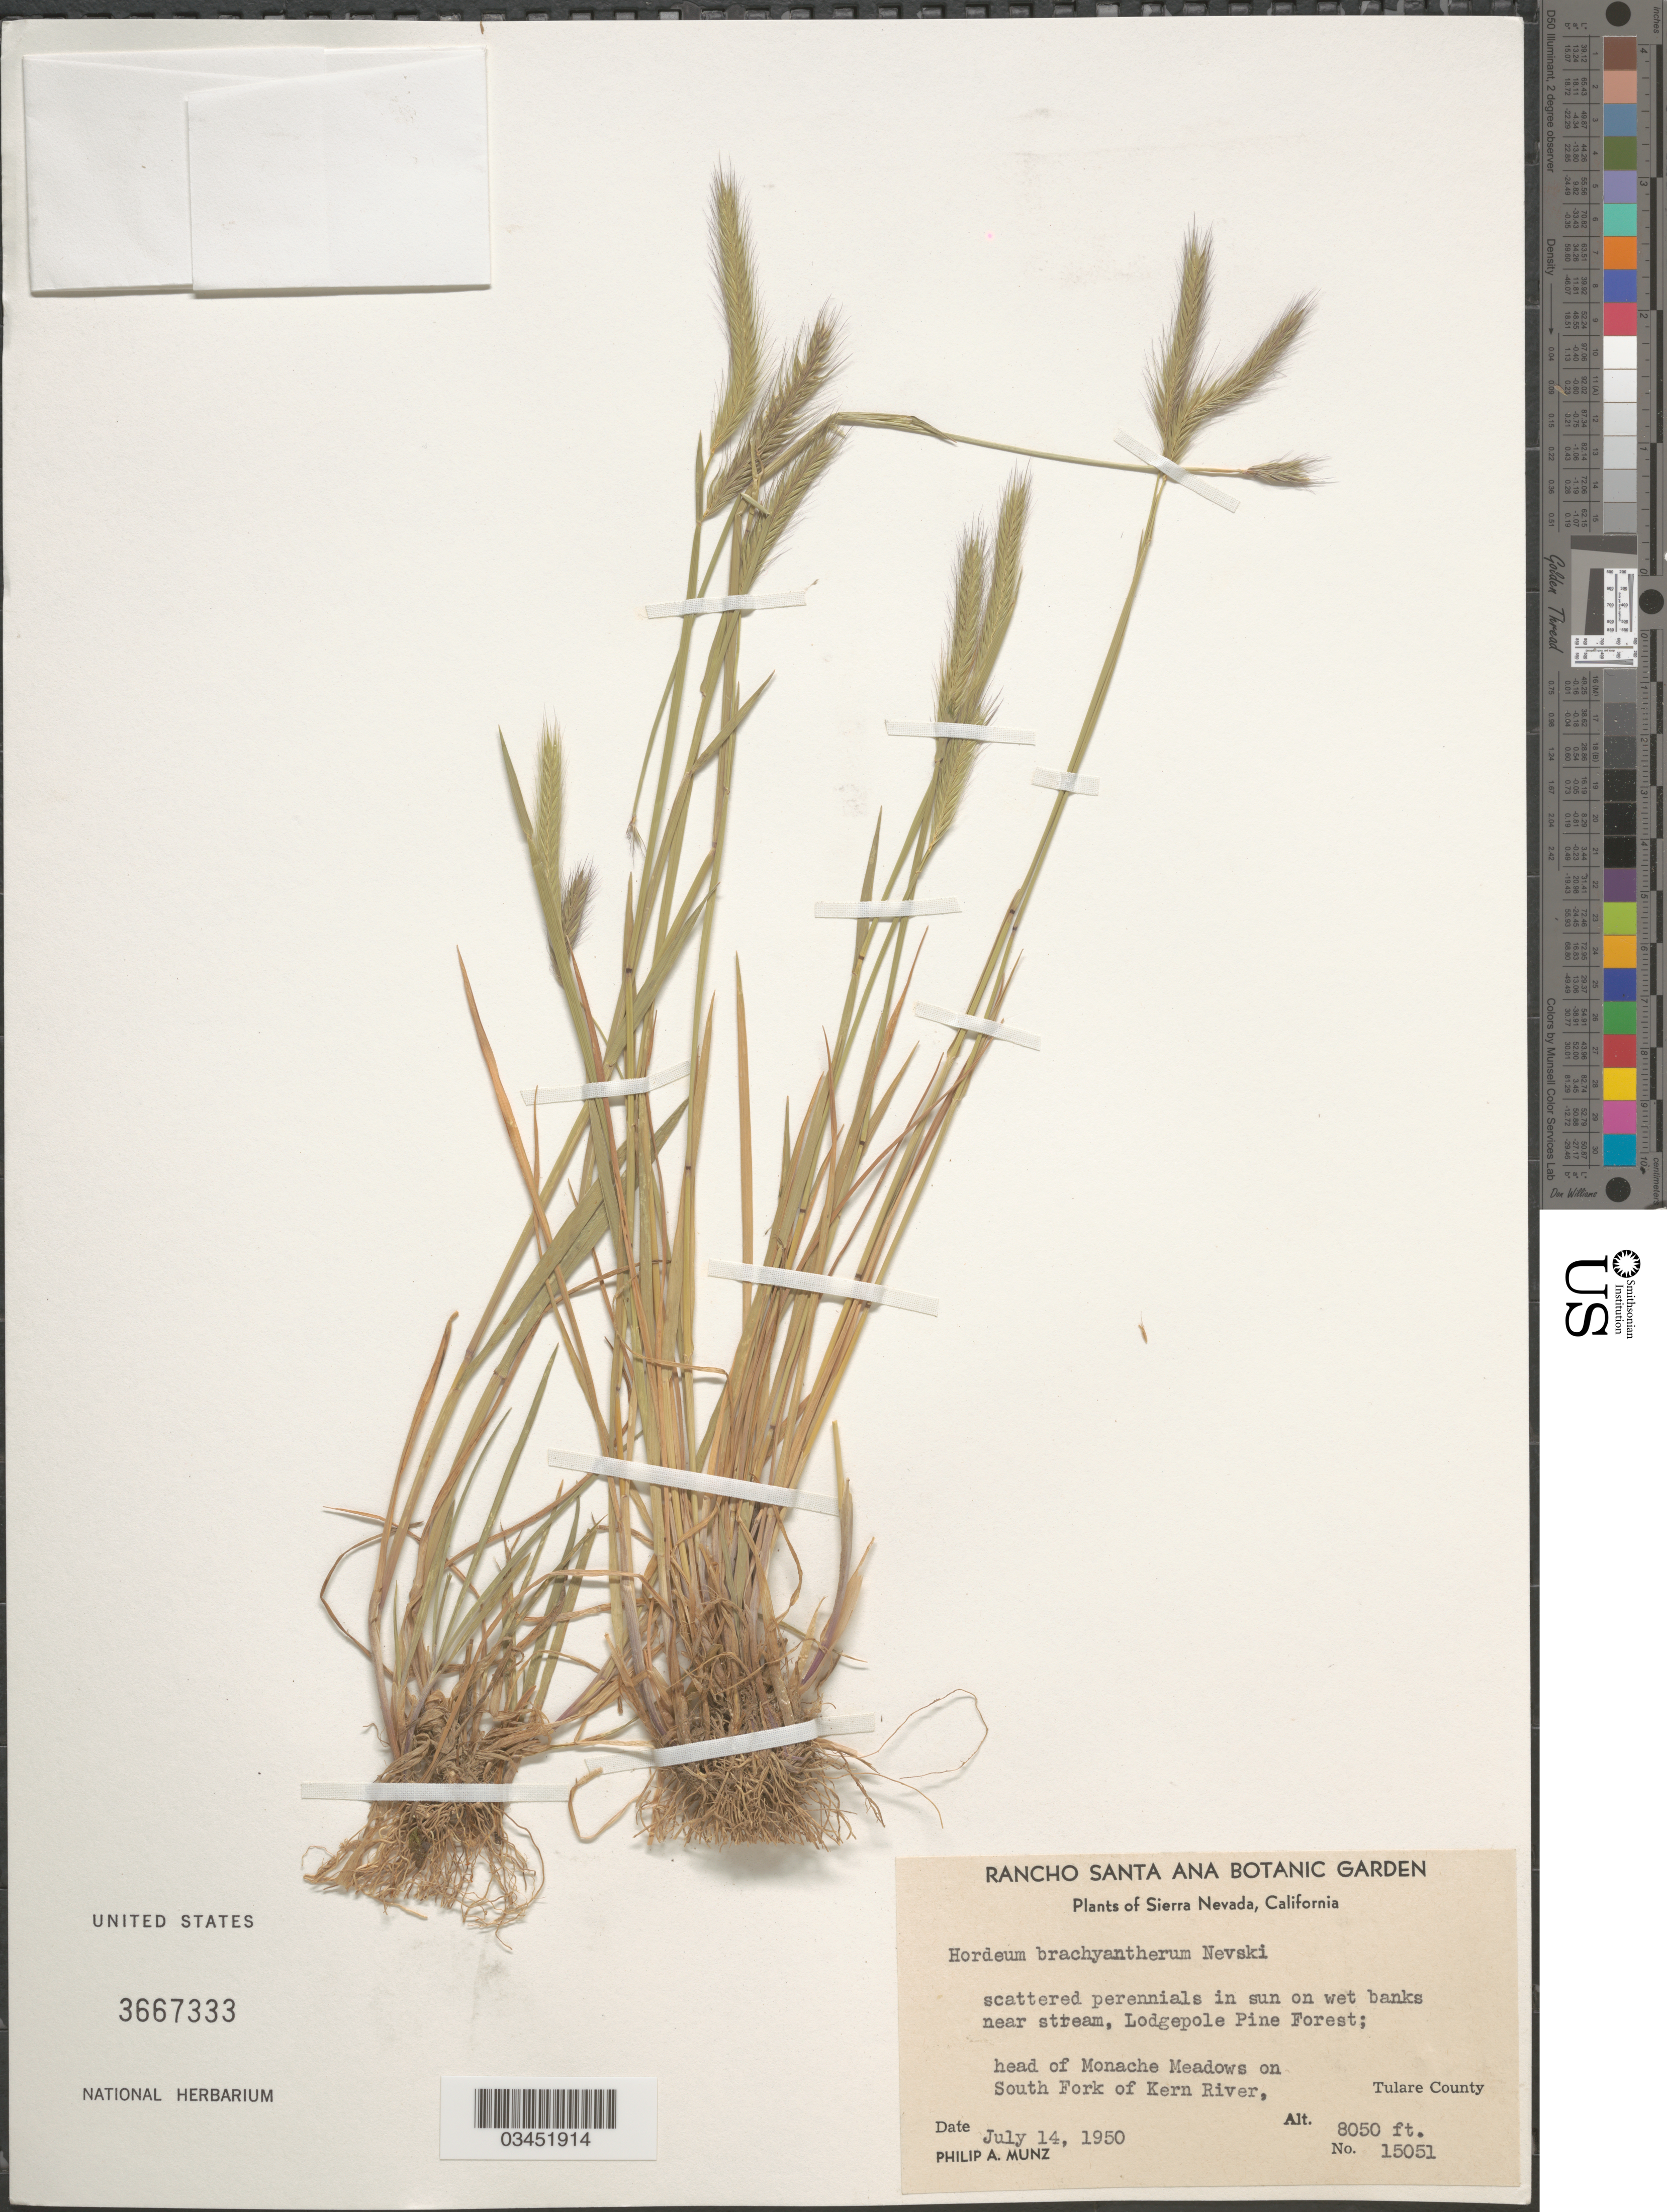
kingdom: Plantae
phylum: Tracheophyta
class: Liliopsida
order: Poales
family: Poaceae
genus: Hordeum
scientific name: Hordeum brachyantherum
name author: Nevski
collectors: P. A. Munz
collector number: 15051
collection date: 1950-07-14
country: United States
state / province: California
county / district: Tulare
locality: Sierra Nevada. Scattered perennials in sun on wet banks near stream, Lodgepole Pine Forest; Head of Monache Meadows on South Fork on Kern River. Tulare County.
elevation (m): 2454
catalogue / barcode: US 3667333